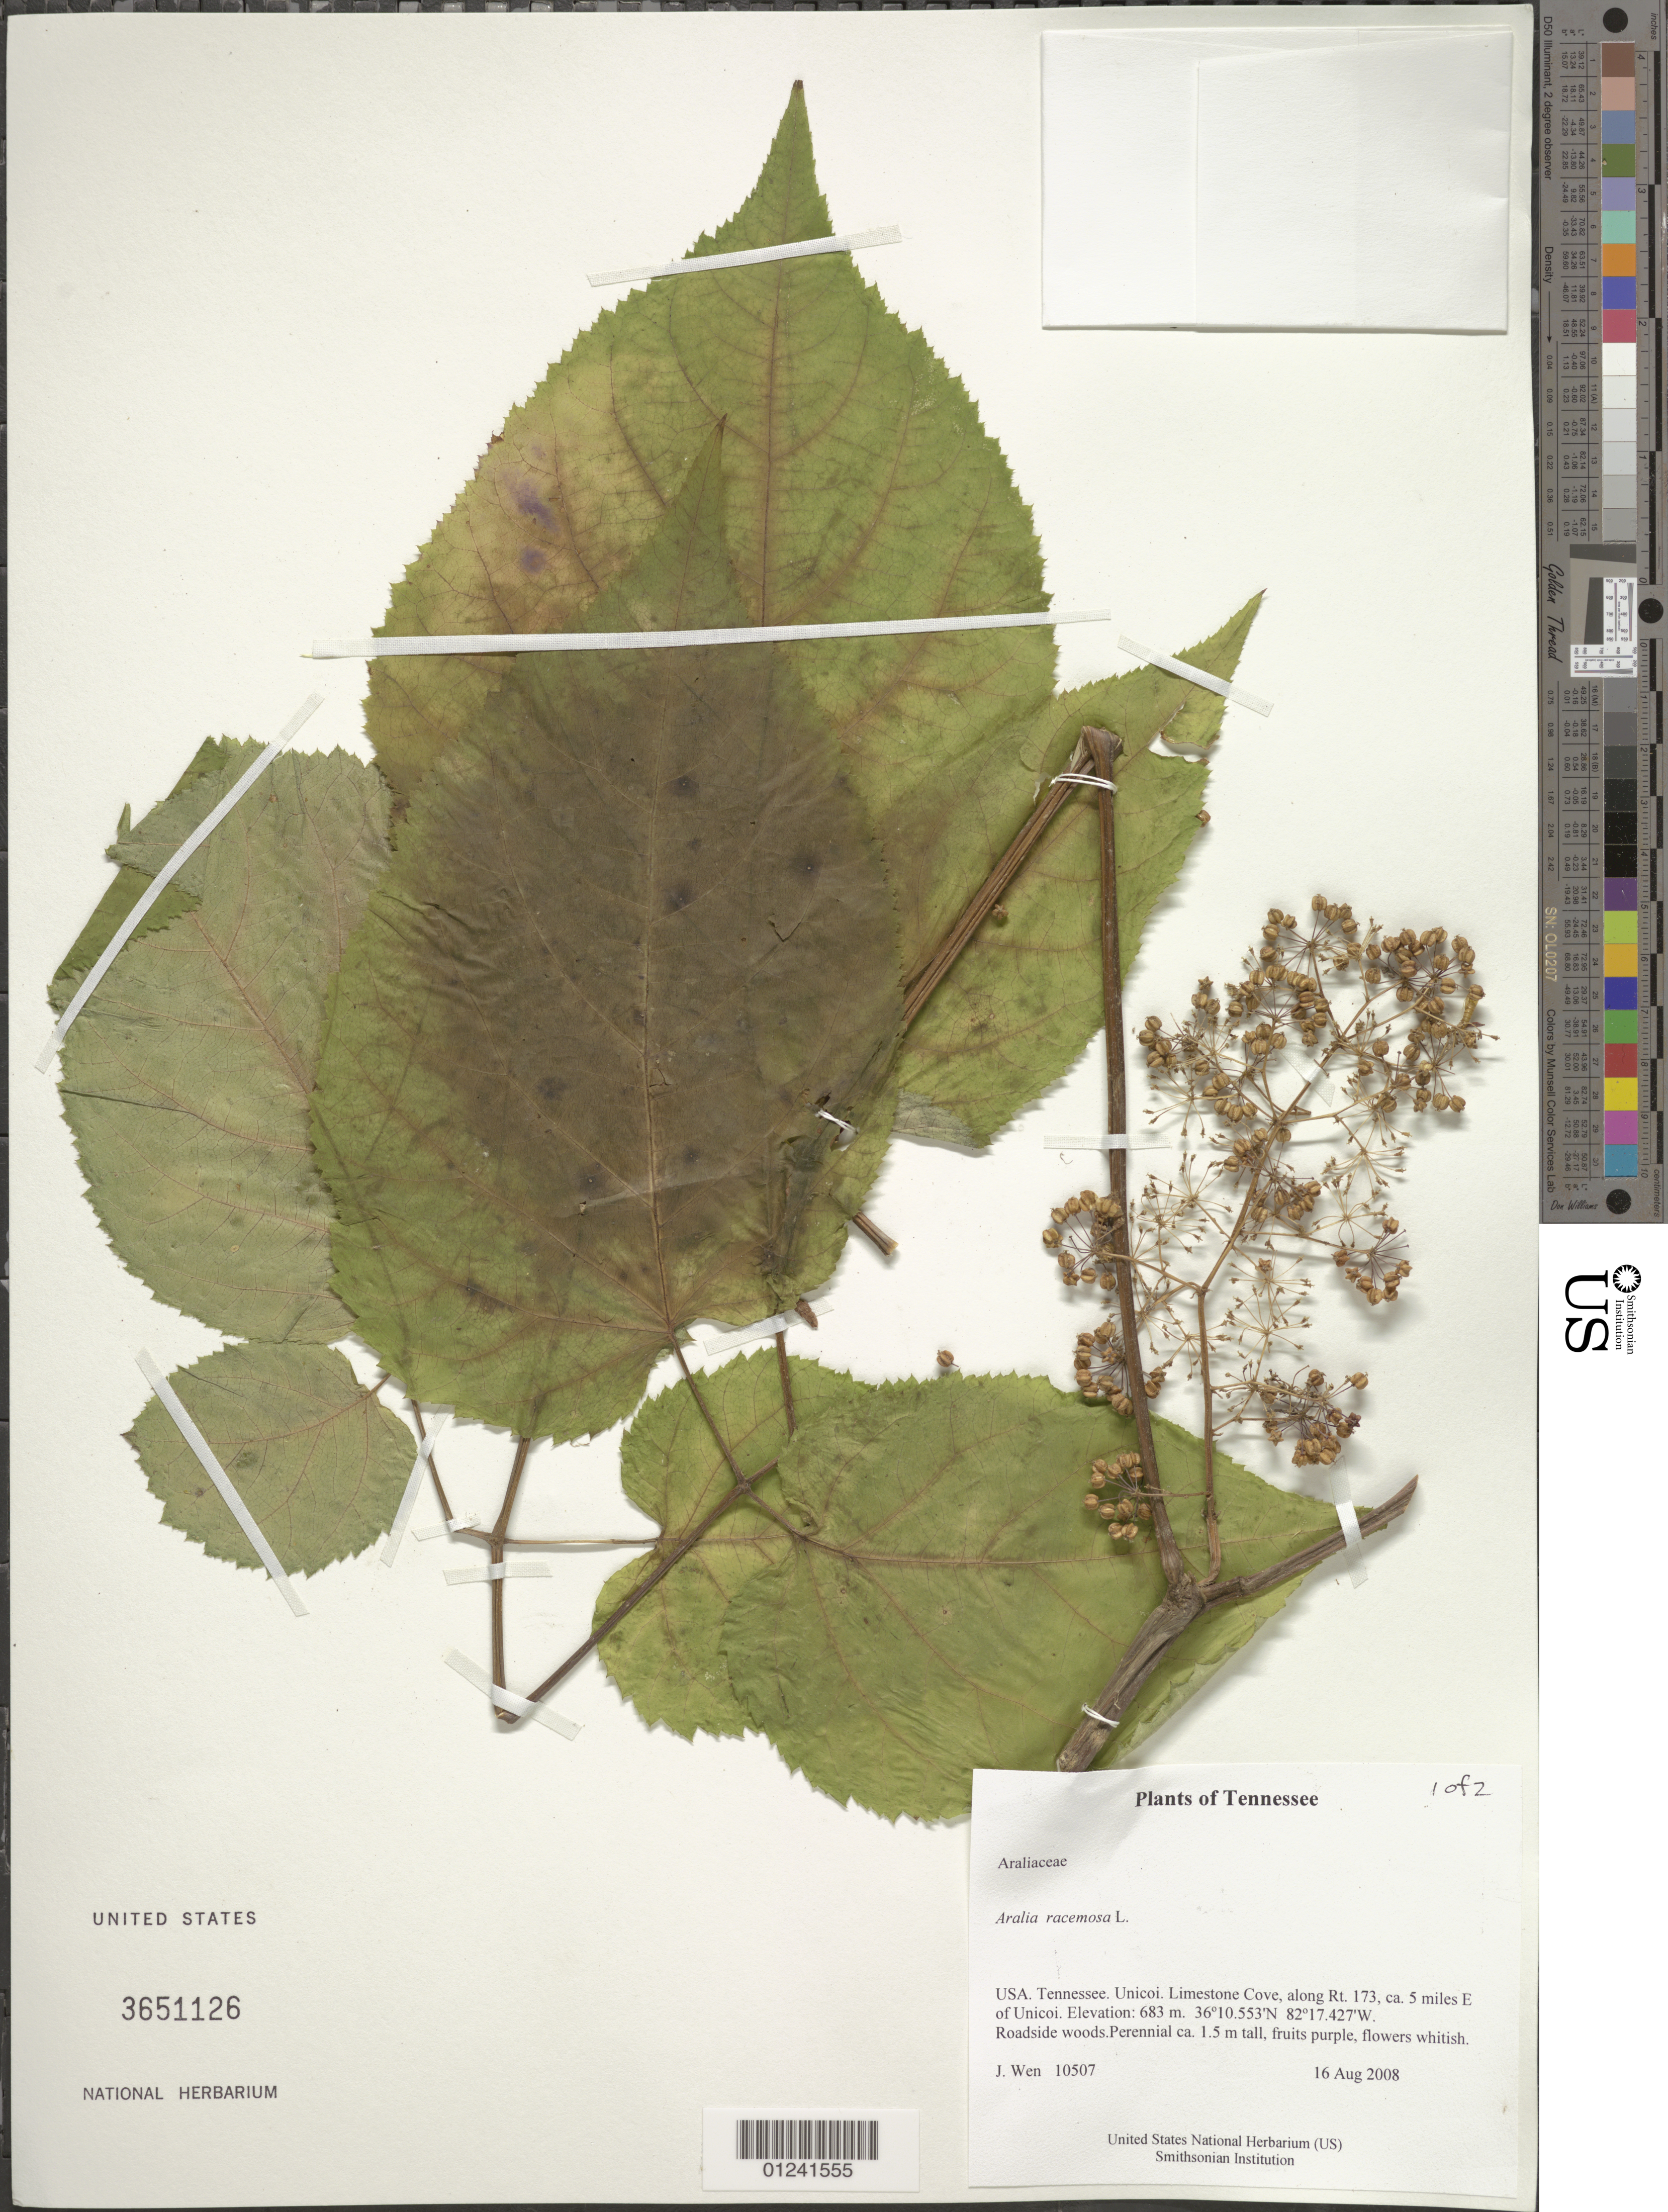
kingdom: Plantae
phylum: Tracheophyta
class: Magnoliopsida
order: Apiales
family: Araliaceae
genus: Aralia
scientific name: Aralia racemosa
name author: L.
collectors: J. Wen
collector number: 10507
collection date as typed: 16 Aug 2008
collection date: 2008-08-16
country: United States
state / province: Tennessee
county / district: Unicoi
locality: Limestone Cove, along Rt. 173, ca. 5 miles E of Unicoi.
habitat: Roadside woods.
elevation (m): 683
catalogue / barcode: US 3651126